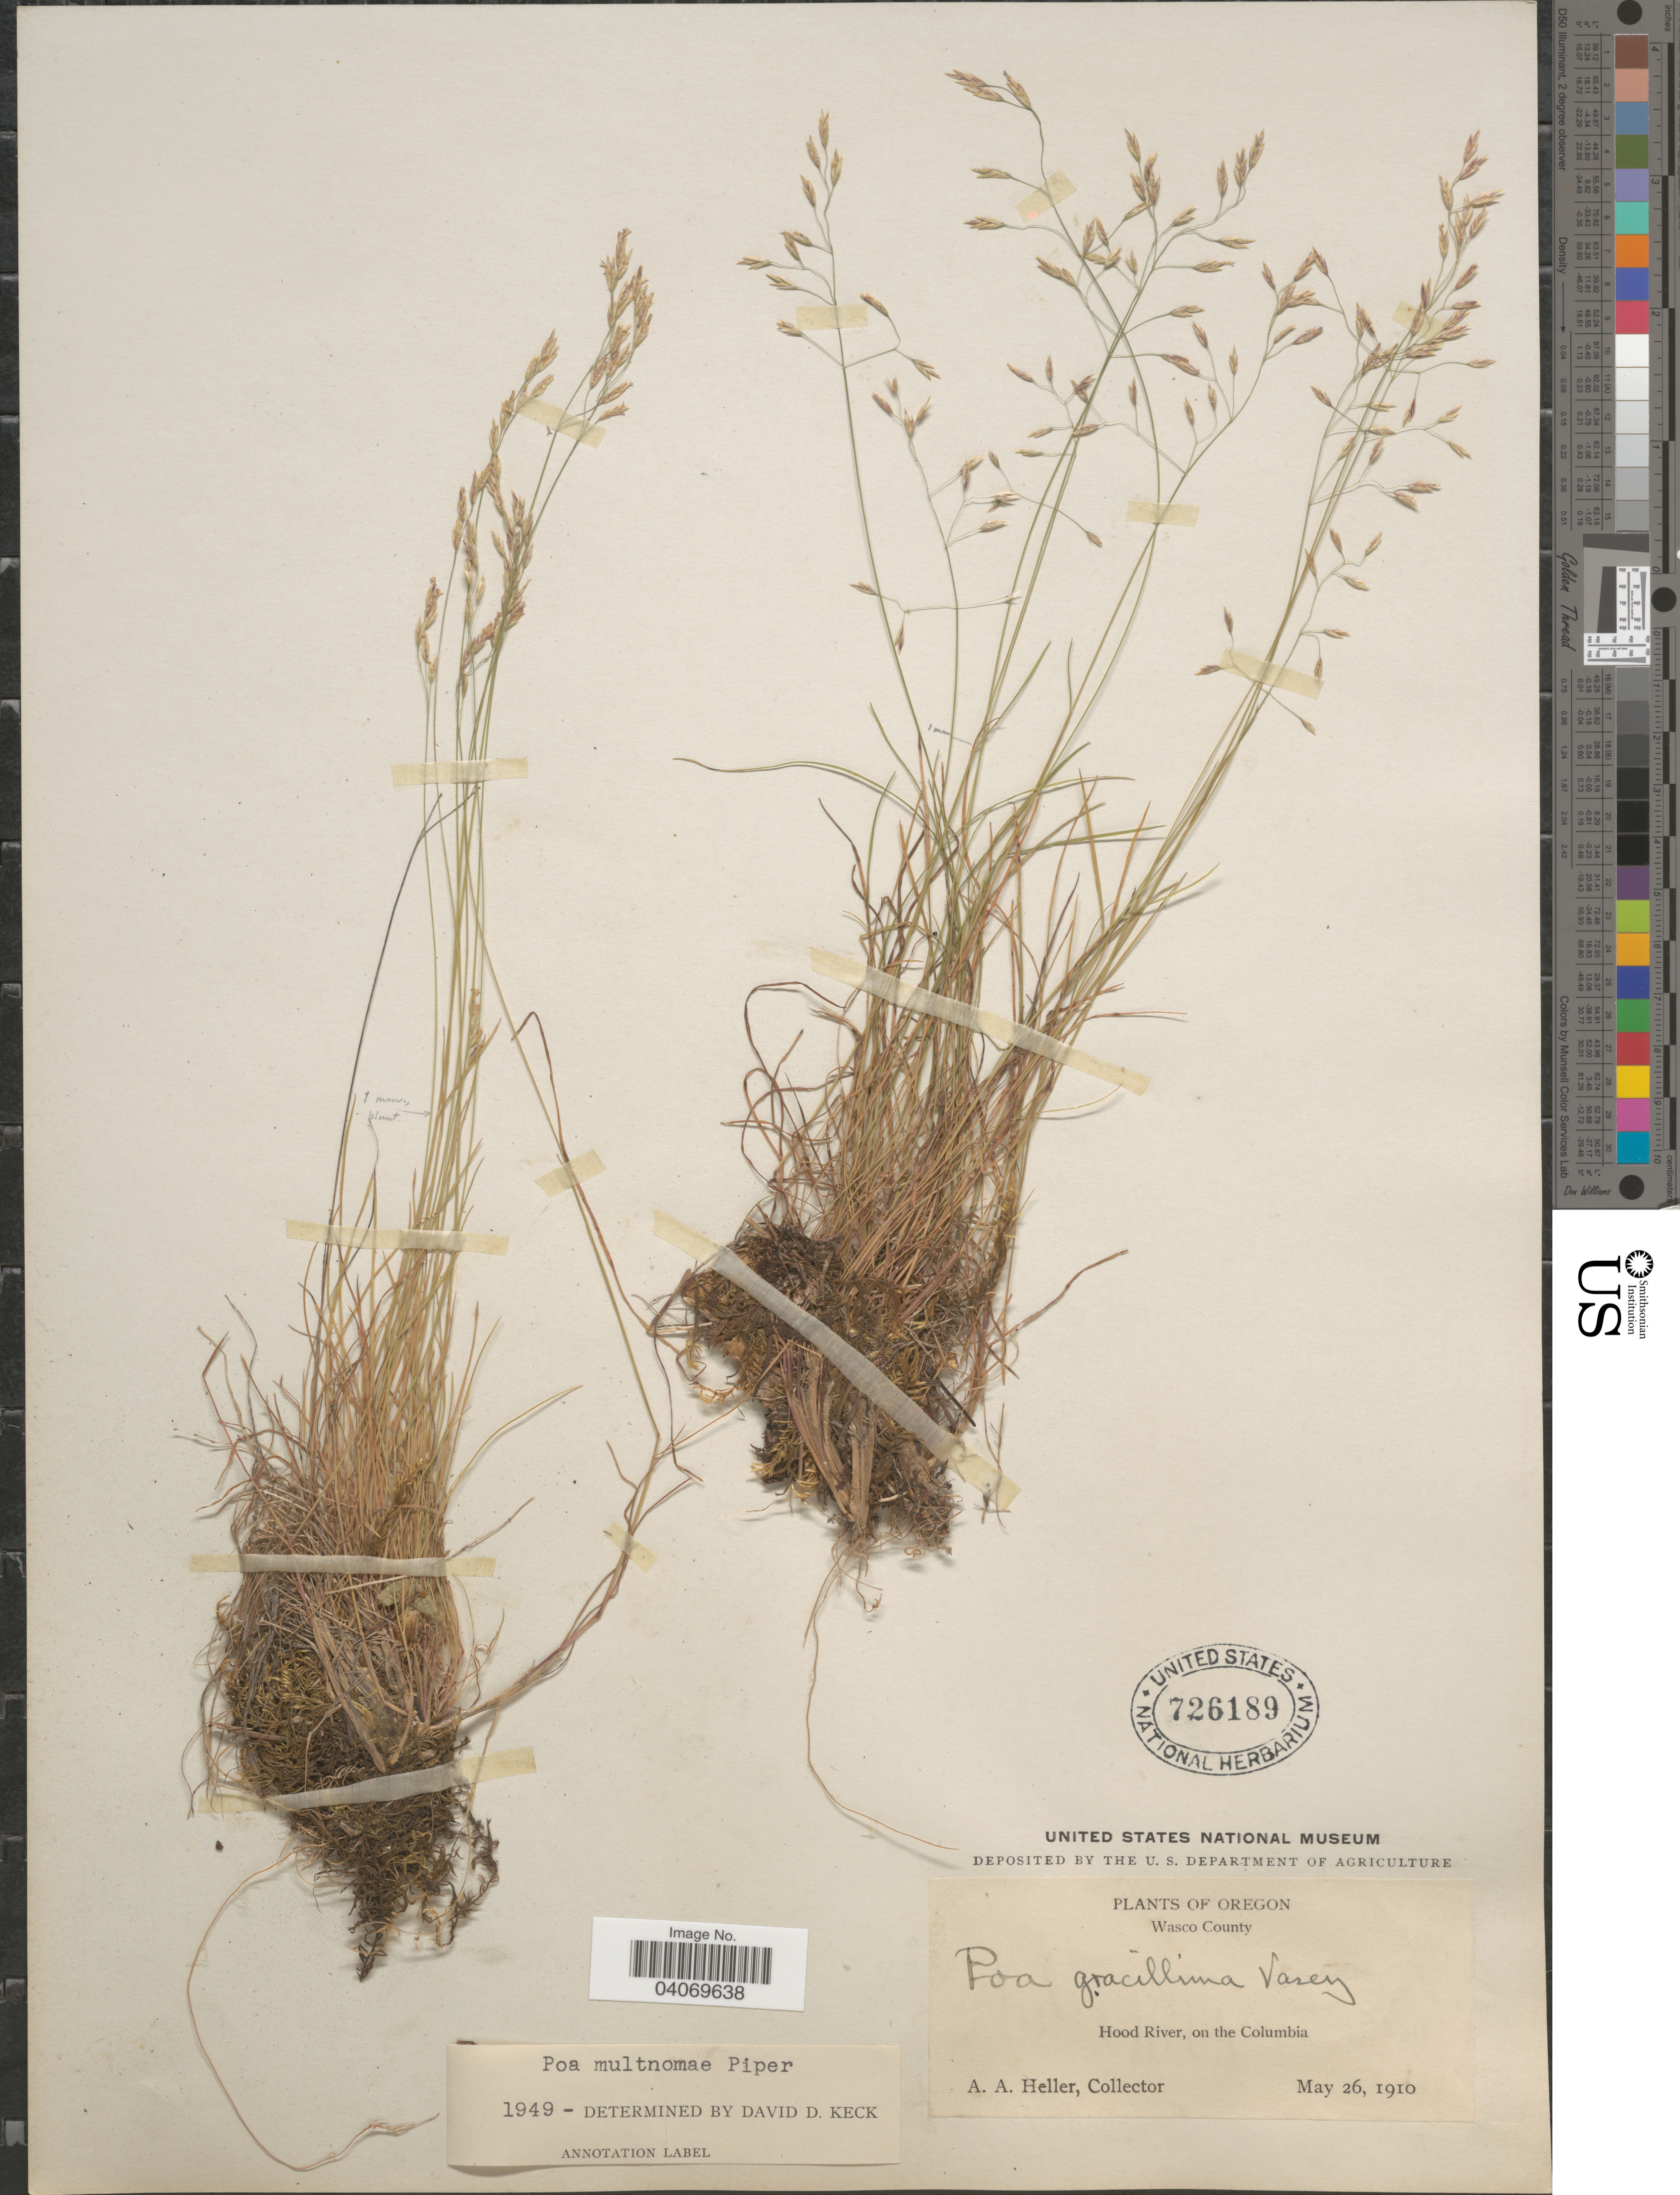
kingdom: Plantae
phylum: Tracheophyta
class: Liliopsida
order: Poales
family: Poaceae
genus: Poa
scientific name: Poa x multnomae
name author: Piper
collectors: A. A. Heller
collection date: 1910-05-26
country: United States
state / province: Oregon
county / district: Wasco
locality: Wasco County. Hood River, on the Columbia.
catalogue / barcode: US 726189